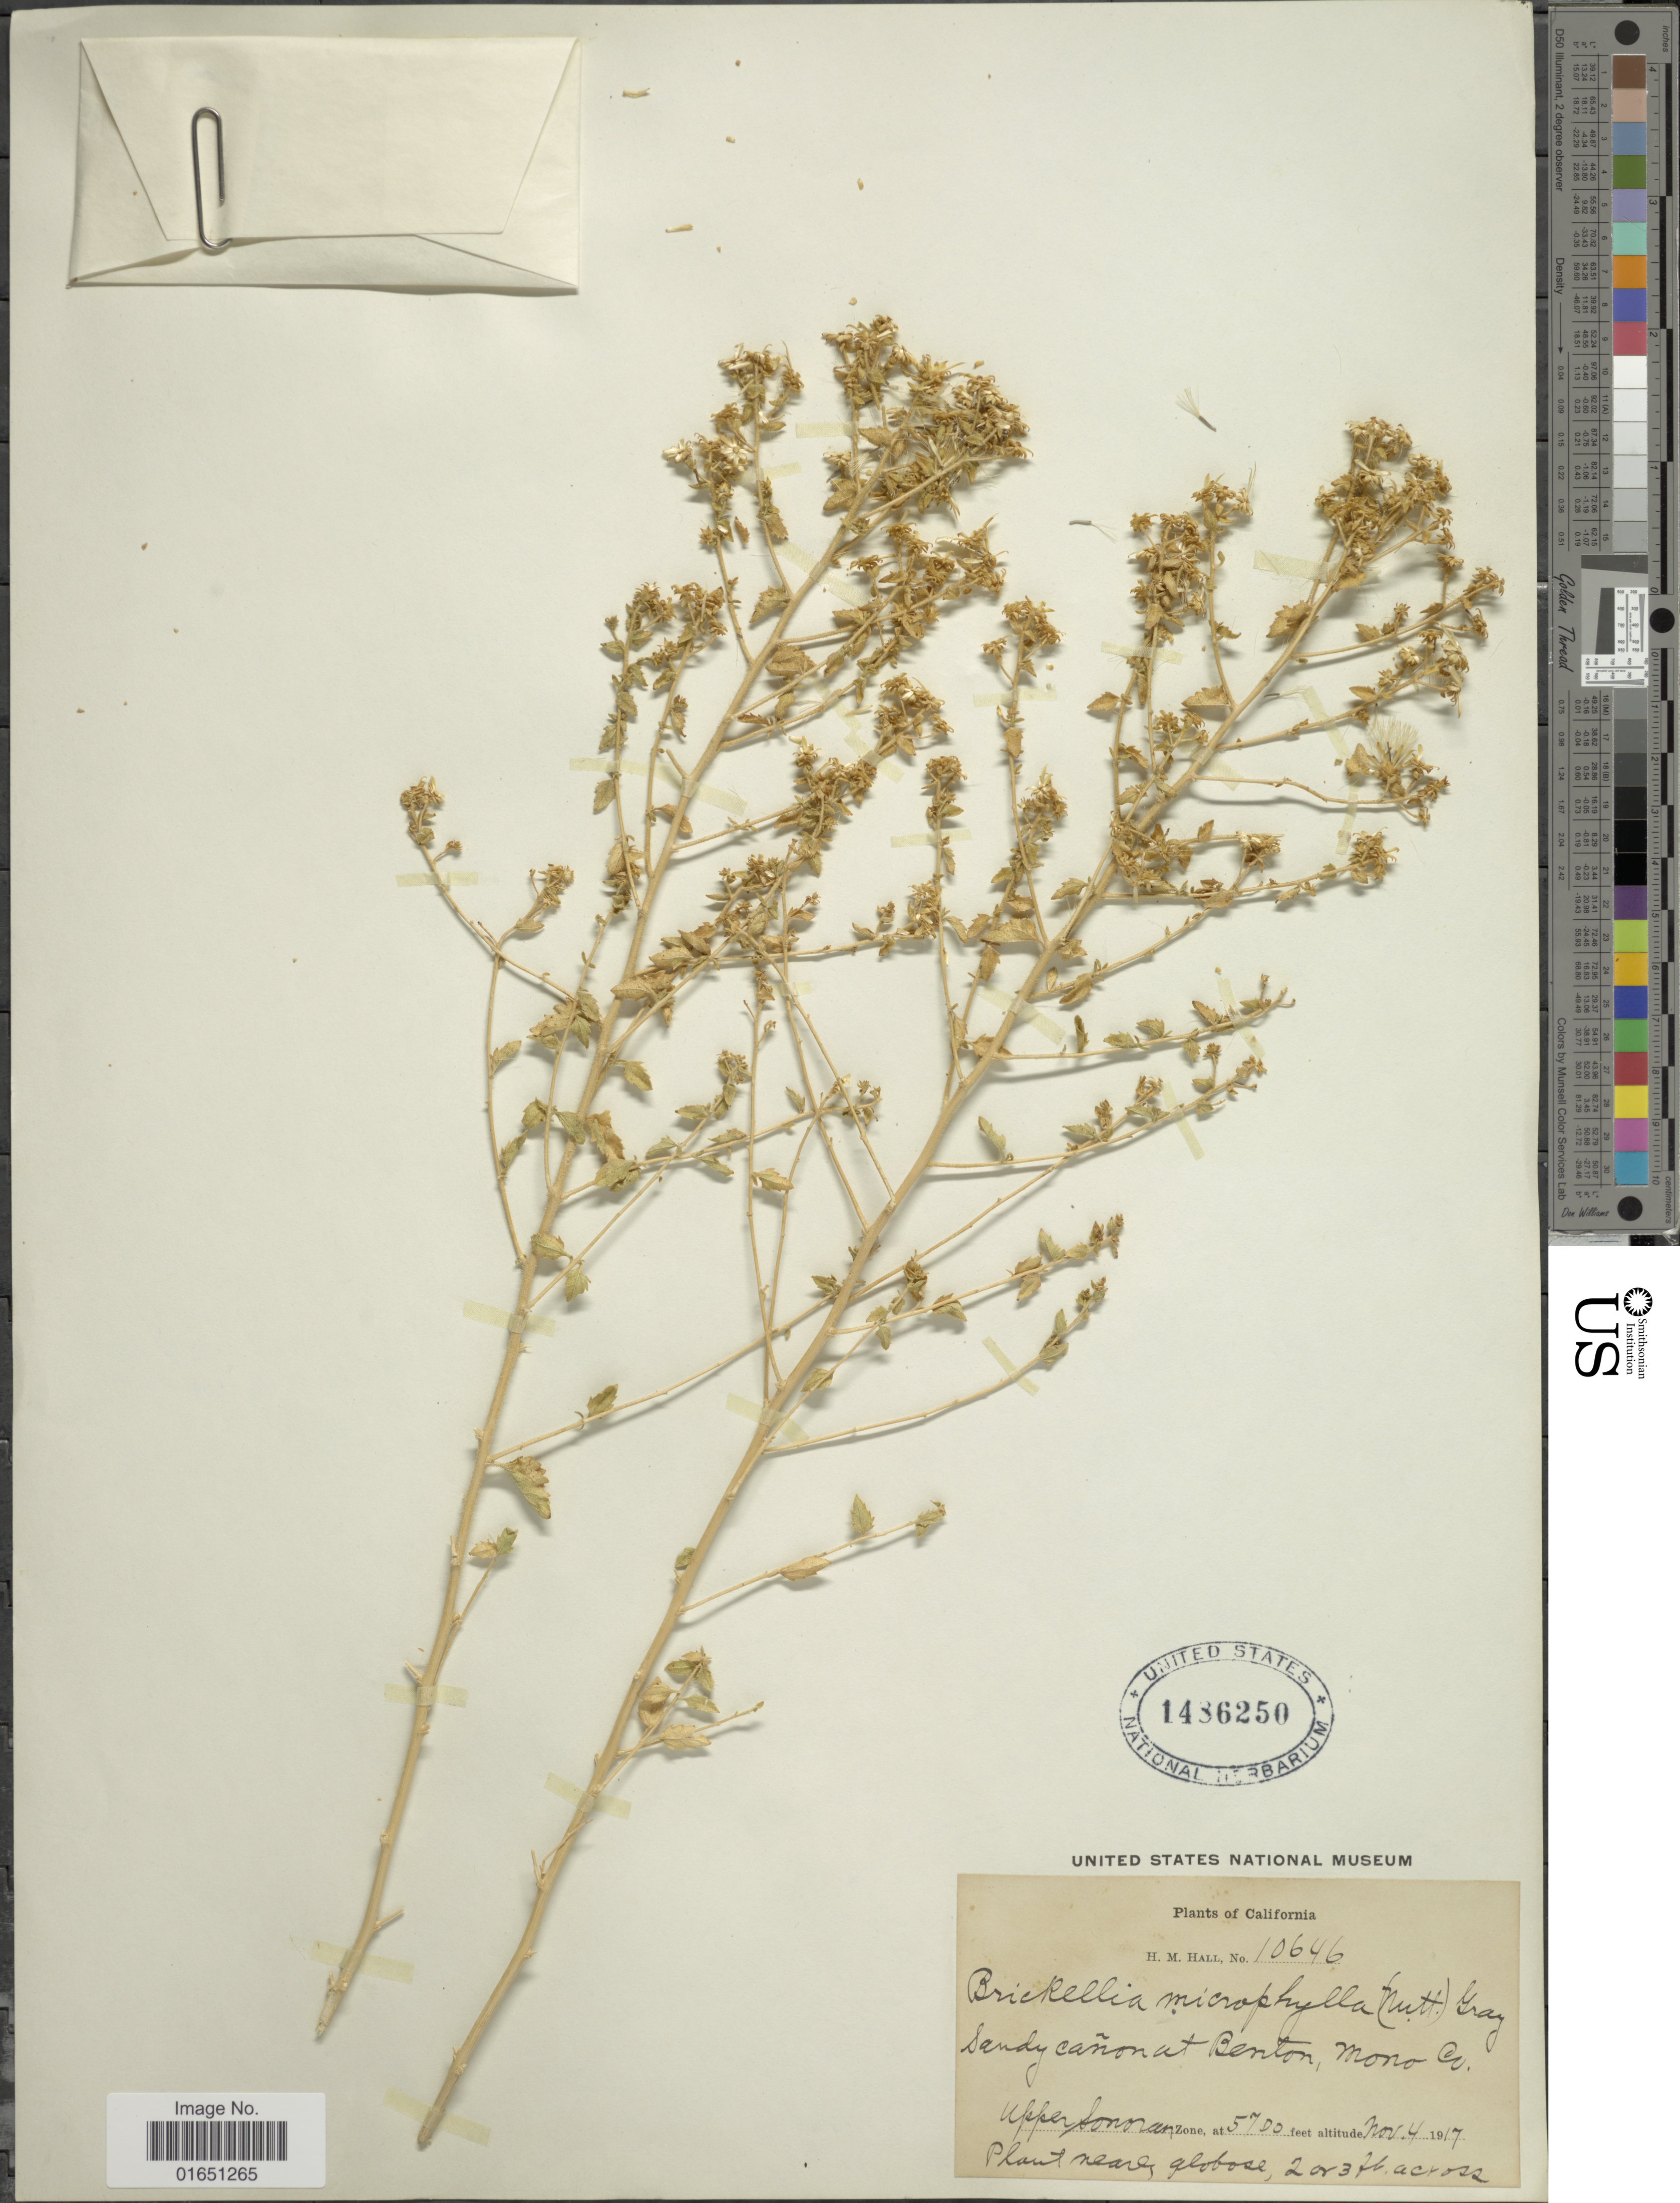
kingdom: Plantae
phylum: Tracheophyta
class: Magnoliopsida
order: Asterales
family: Asteraceae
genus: Brickellia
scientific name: Brickellia microphylla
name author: (Nutt.) A. Gray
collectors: H. Hall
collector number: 10646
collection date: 1917-11-04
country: United States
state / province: California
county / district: Mono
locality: Sandy Canon at Benton, Mono Co., Upper Sonoran Zone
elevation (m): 1737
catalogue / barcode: US 1486250